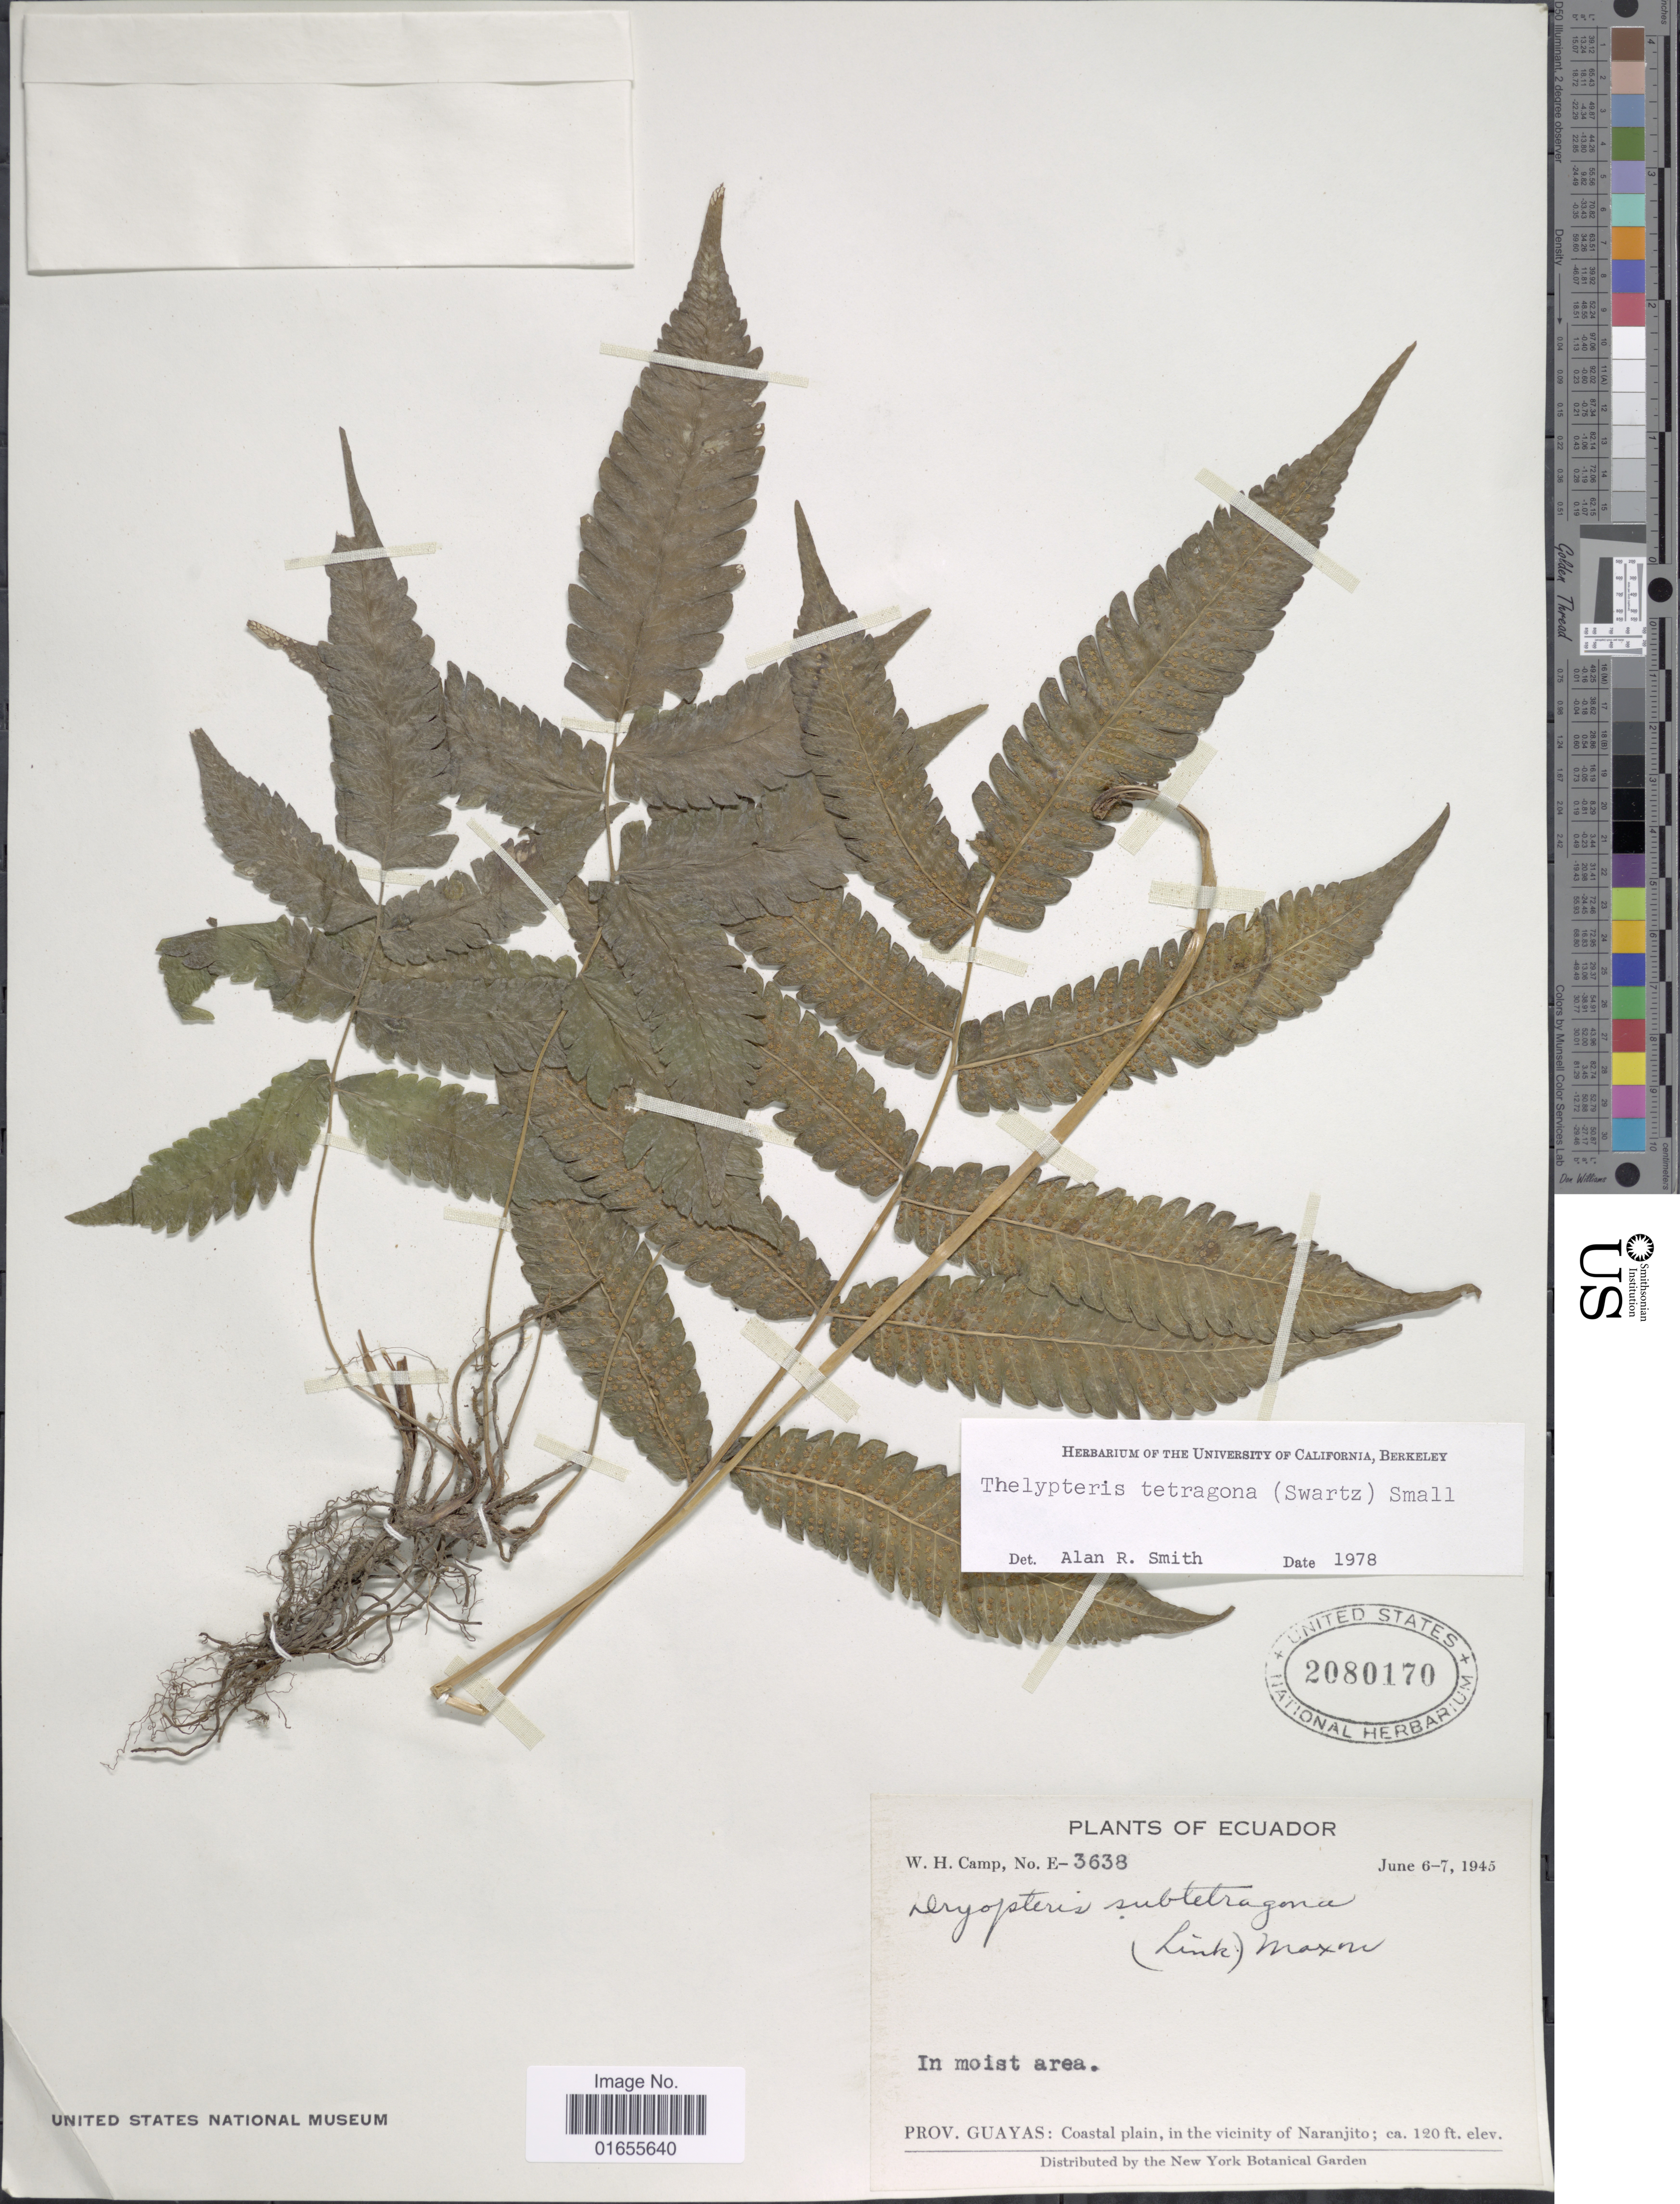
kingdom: Plantae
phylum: Tracheophyta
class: Polypodiopsida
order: Polypodiales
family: Thelypteridaceae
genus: Goniopteris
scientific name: Goniopteris tetragona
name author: (C. Presl) Sw.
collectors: W. H. Camp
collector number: E-3638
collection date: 1945-06-06/1945-06-07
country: Ecuador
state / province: Guayas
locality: Coastal plain, in the vicinity of Naranjito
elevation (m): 37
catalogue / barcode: US 2080170